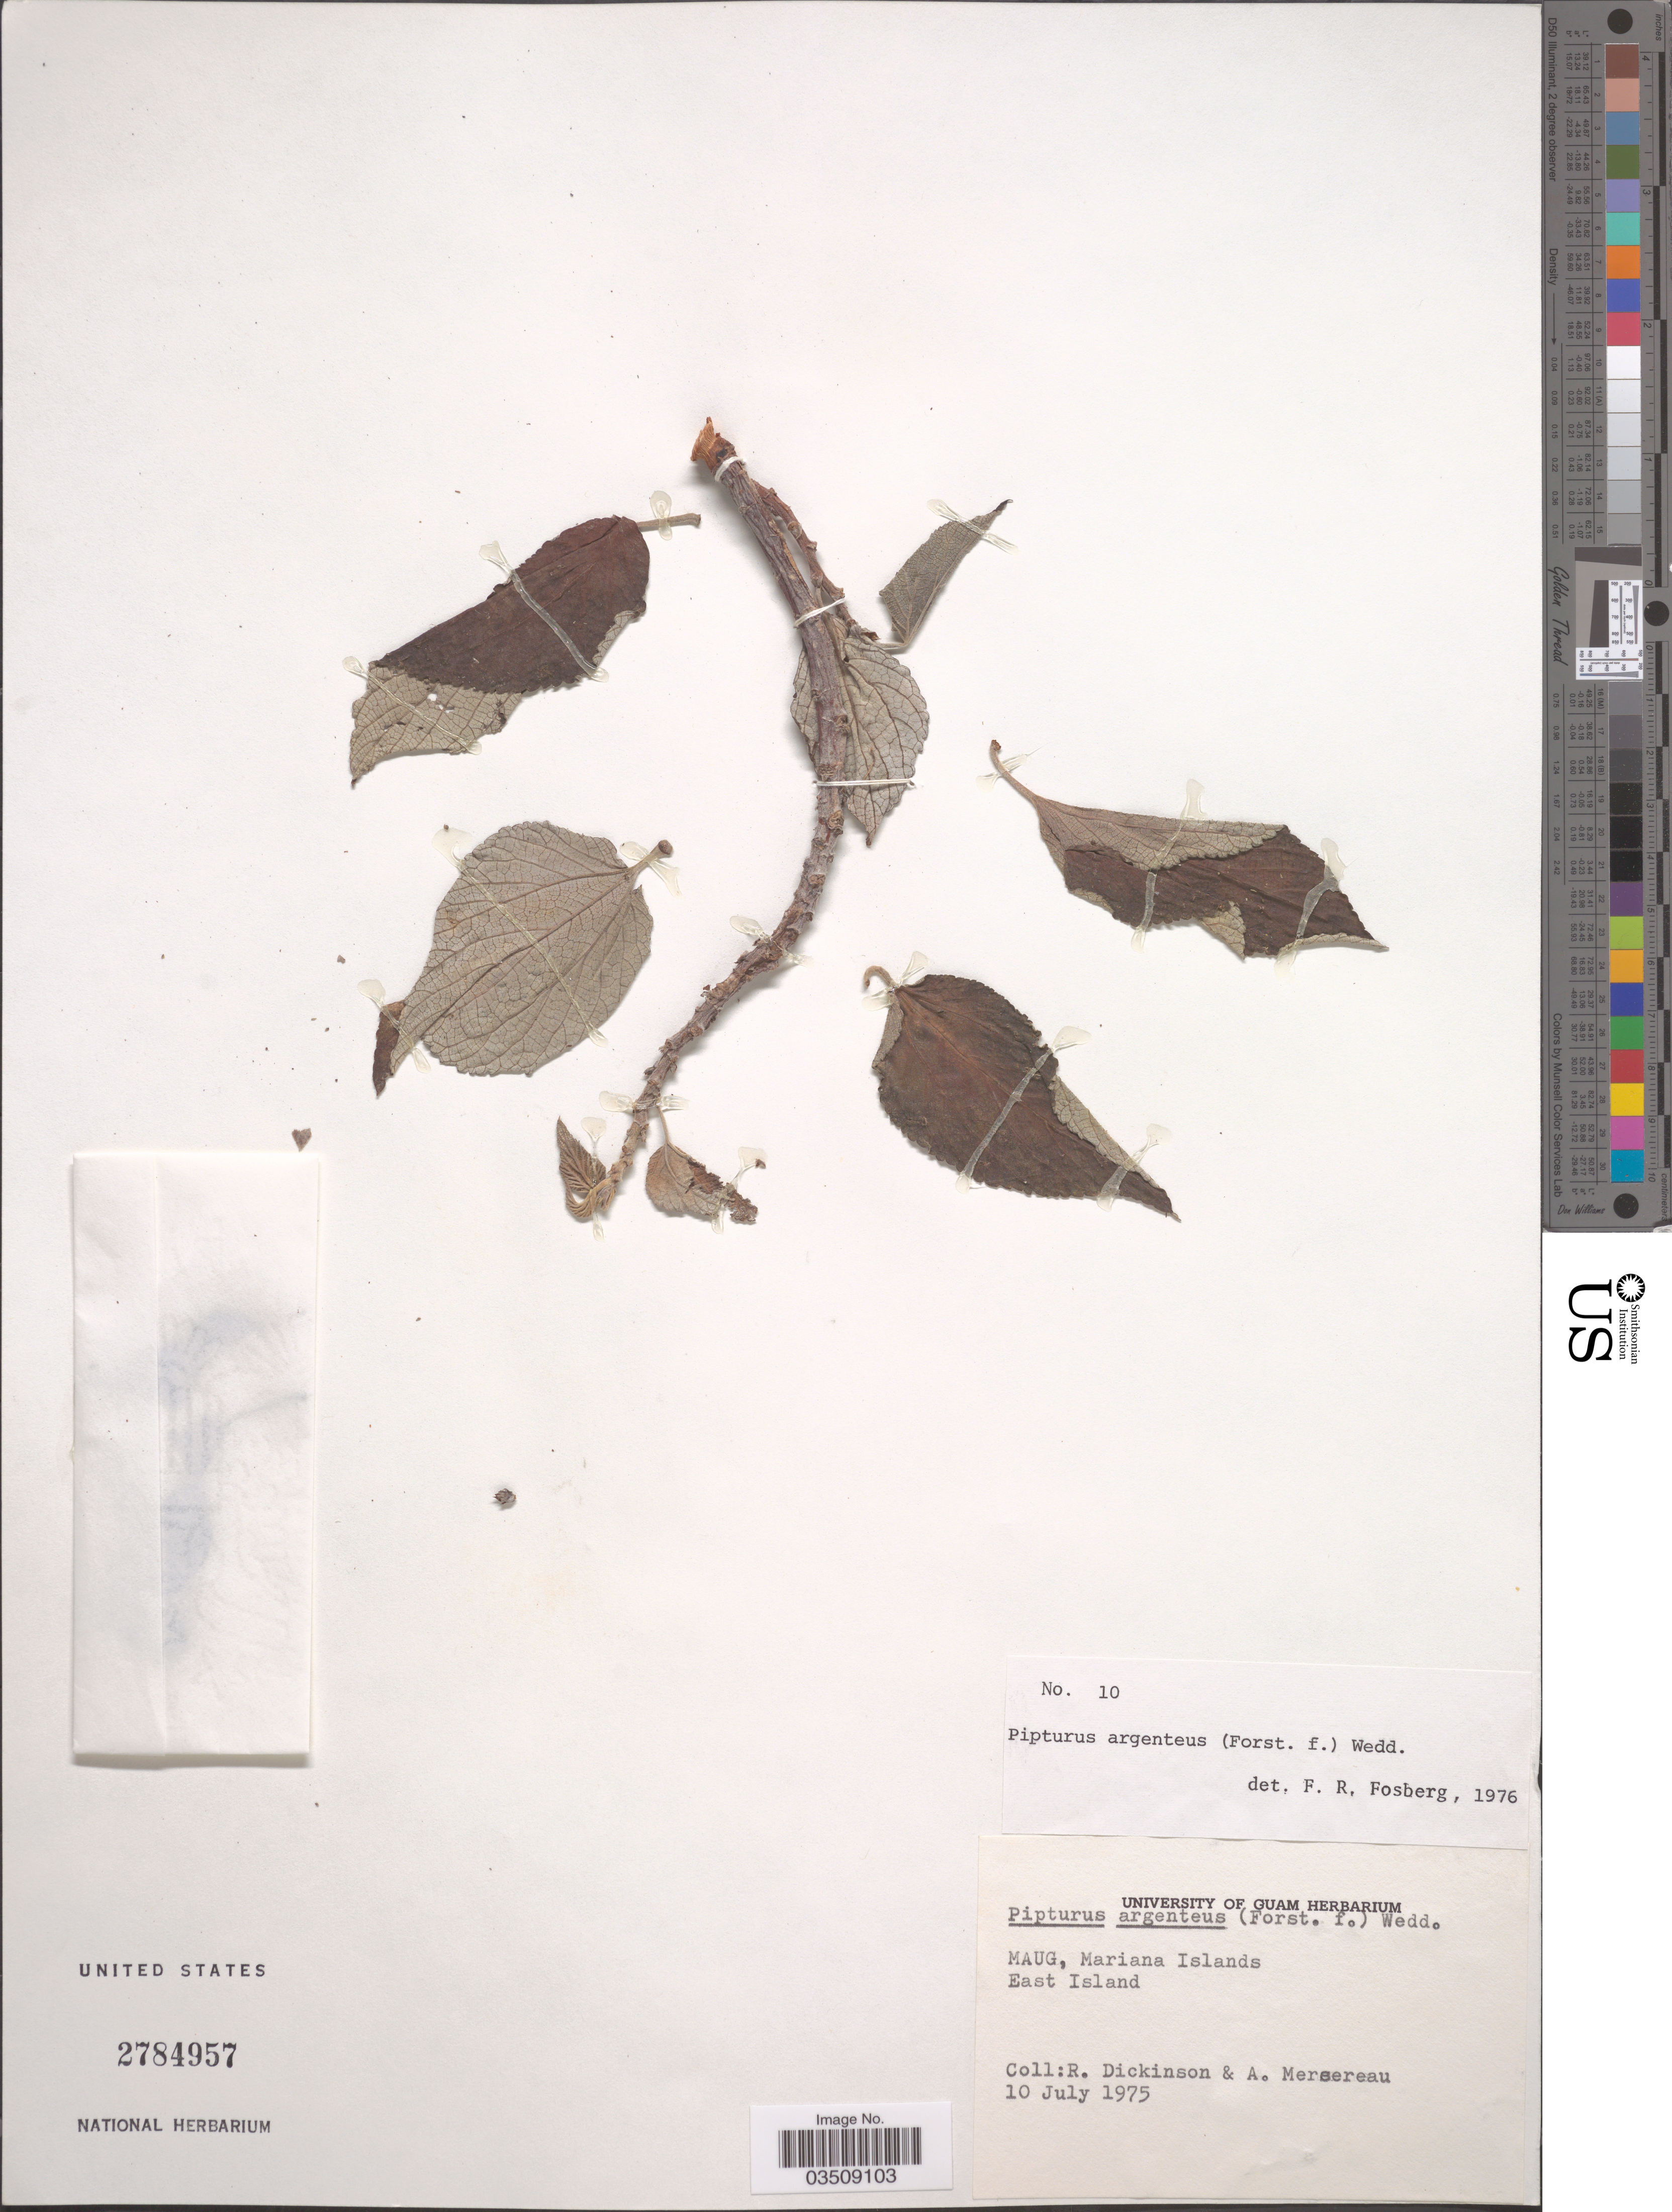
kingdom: Plantae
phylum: Tracheophyta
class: Magnoliopsida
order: Rosales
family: Urticaceae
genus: Pipturus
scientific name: Pipturus argenteus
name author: (G. Forst.) Wedd.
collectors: R. Dickinson & A. Mersereau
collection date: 1975-07-10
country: Northern Mariana Islands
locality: Maug, Mariana Islands. East Island.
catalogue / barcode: US 2784957